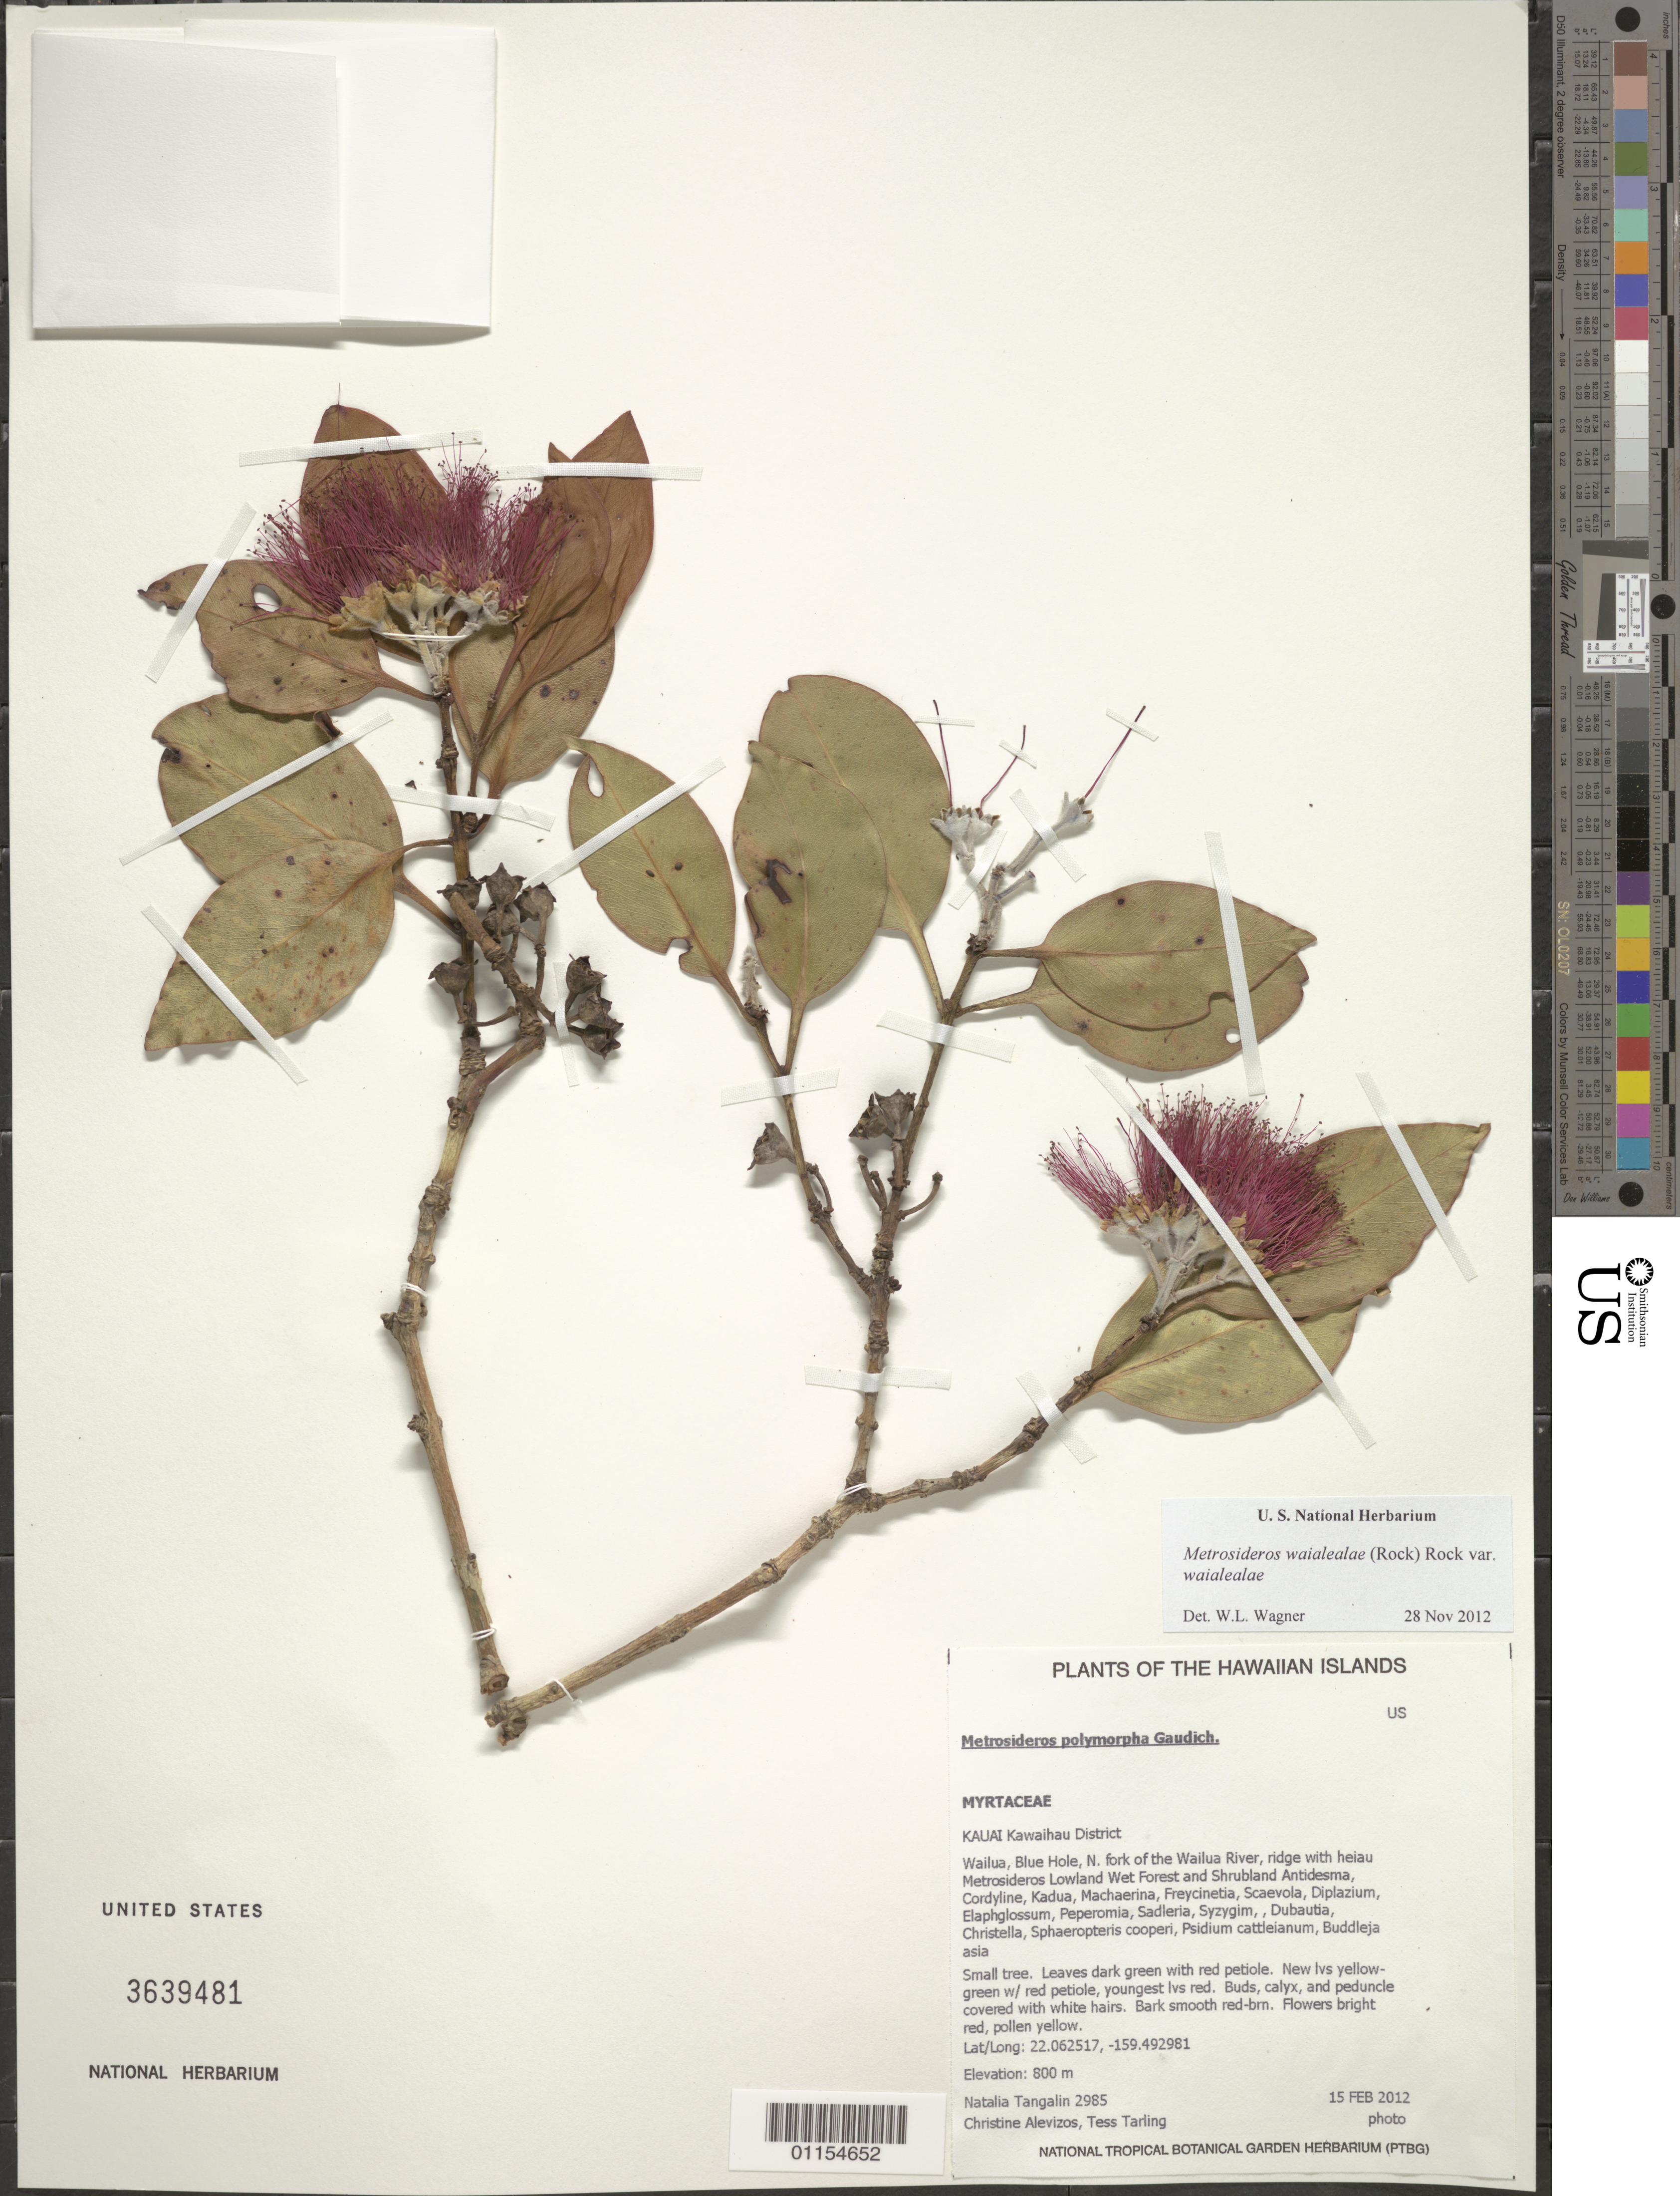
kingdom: Plantae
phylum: Tracheophyta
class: Magnoliopsida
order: Myrtales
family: Myrtaceae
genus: Metrosideros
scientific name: Metrosideros waialealae var. waialealae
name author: (Rock) Rock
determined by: Wagner, W. L., (BOT), Smithsonian Institution - National Museum of Natural History (UNITED STATES)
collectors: N. Tangalin, C. Alevisos & T. Talring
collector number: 2985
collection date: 2012-02-15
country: United States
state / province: Hawaii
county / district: Kauai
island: Kaua'i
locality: Kawaihau District, Wailua, Blue Hole, N. fork of the Wailua River, ridge with heiau.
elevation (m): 800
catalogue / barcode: US 3639481